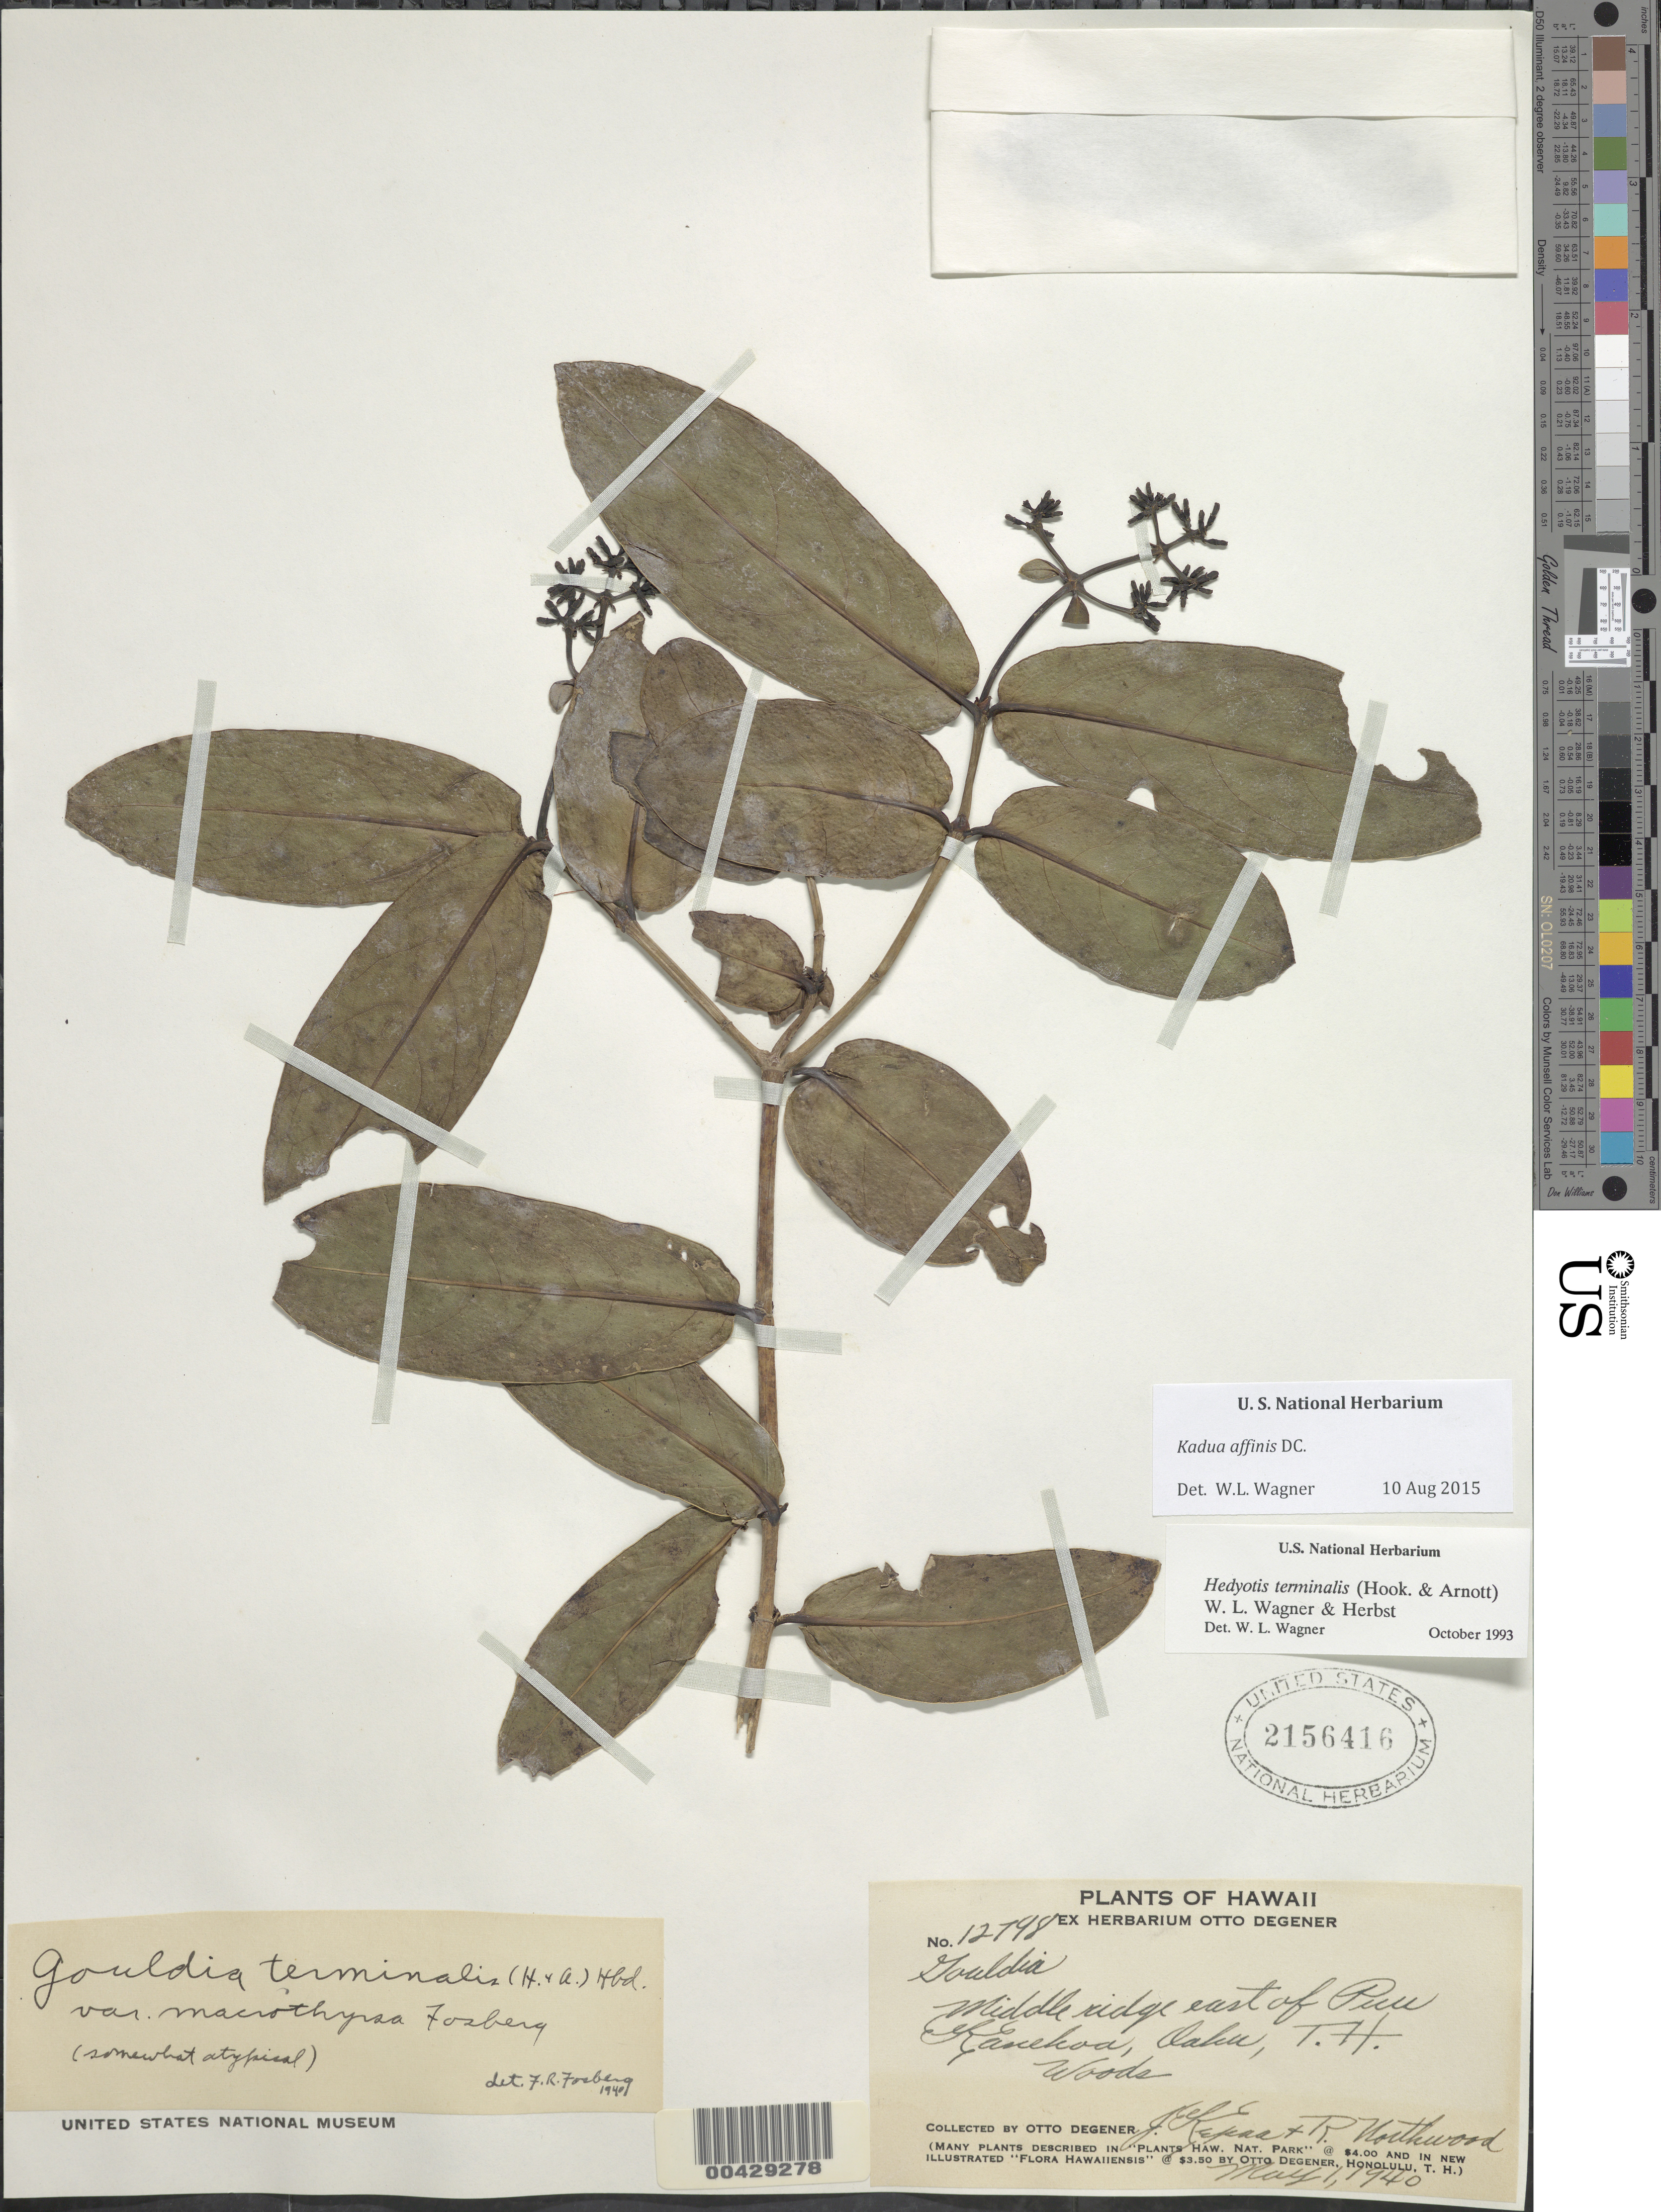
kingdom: Plantae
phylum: Tracheophyta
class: Magnoliopsida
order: Gentianales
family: Rubiaceae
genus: Kadua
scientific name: Kadua affinis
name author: DC.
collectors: O. Degener, J. Kepaa & R. Northwood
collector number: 12798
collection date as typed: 1 May 1940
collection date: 1940-05-01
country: United States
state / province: Hawaii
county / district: Honolulu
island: Oahu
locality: Middle ridge east of Puu Kanehoa.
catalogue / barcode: US 2156416